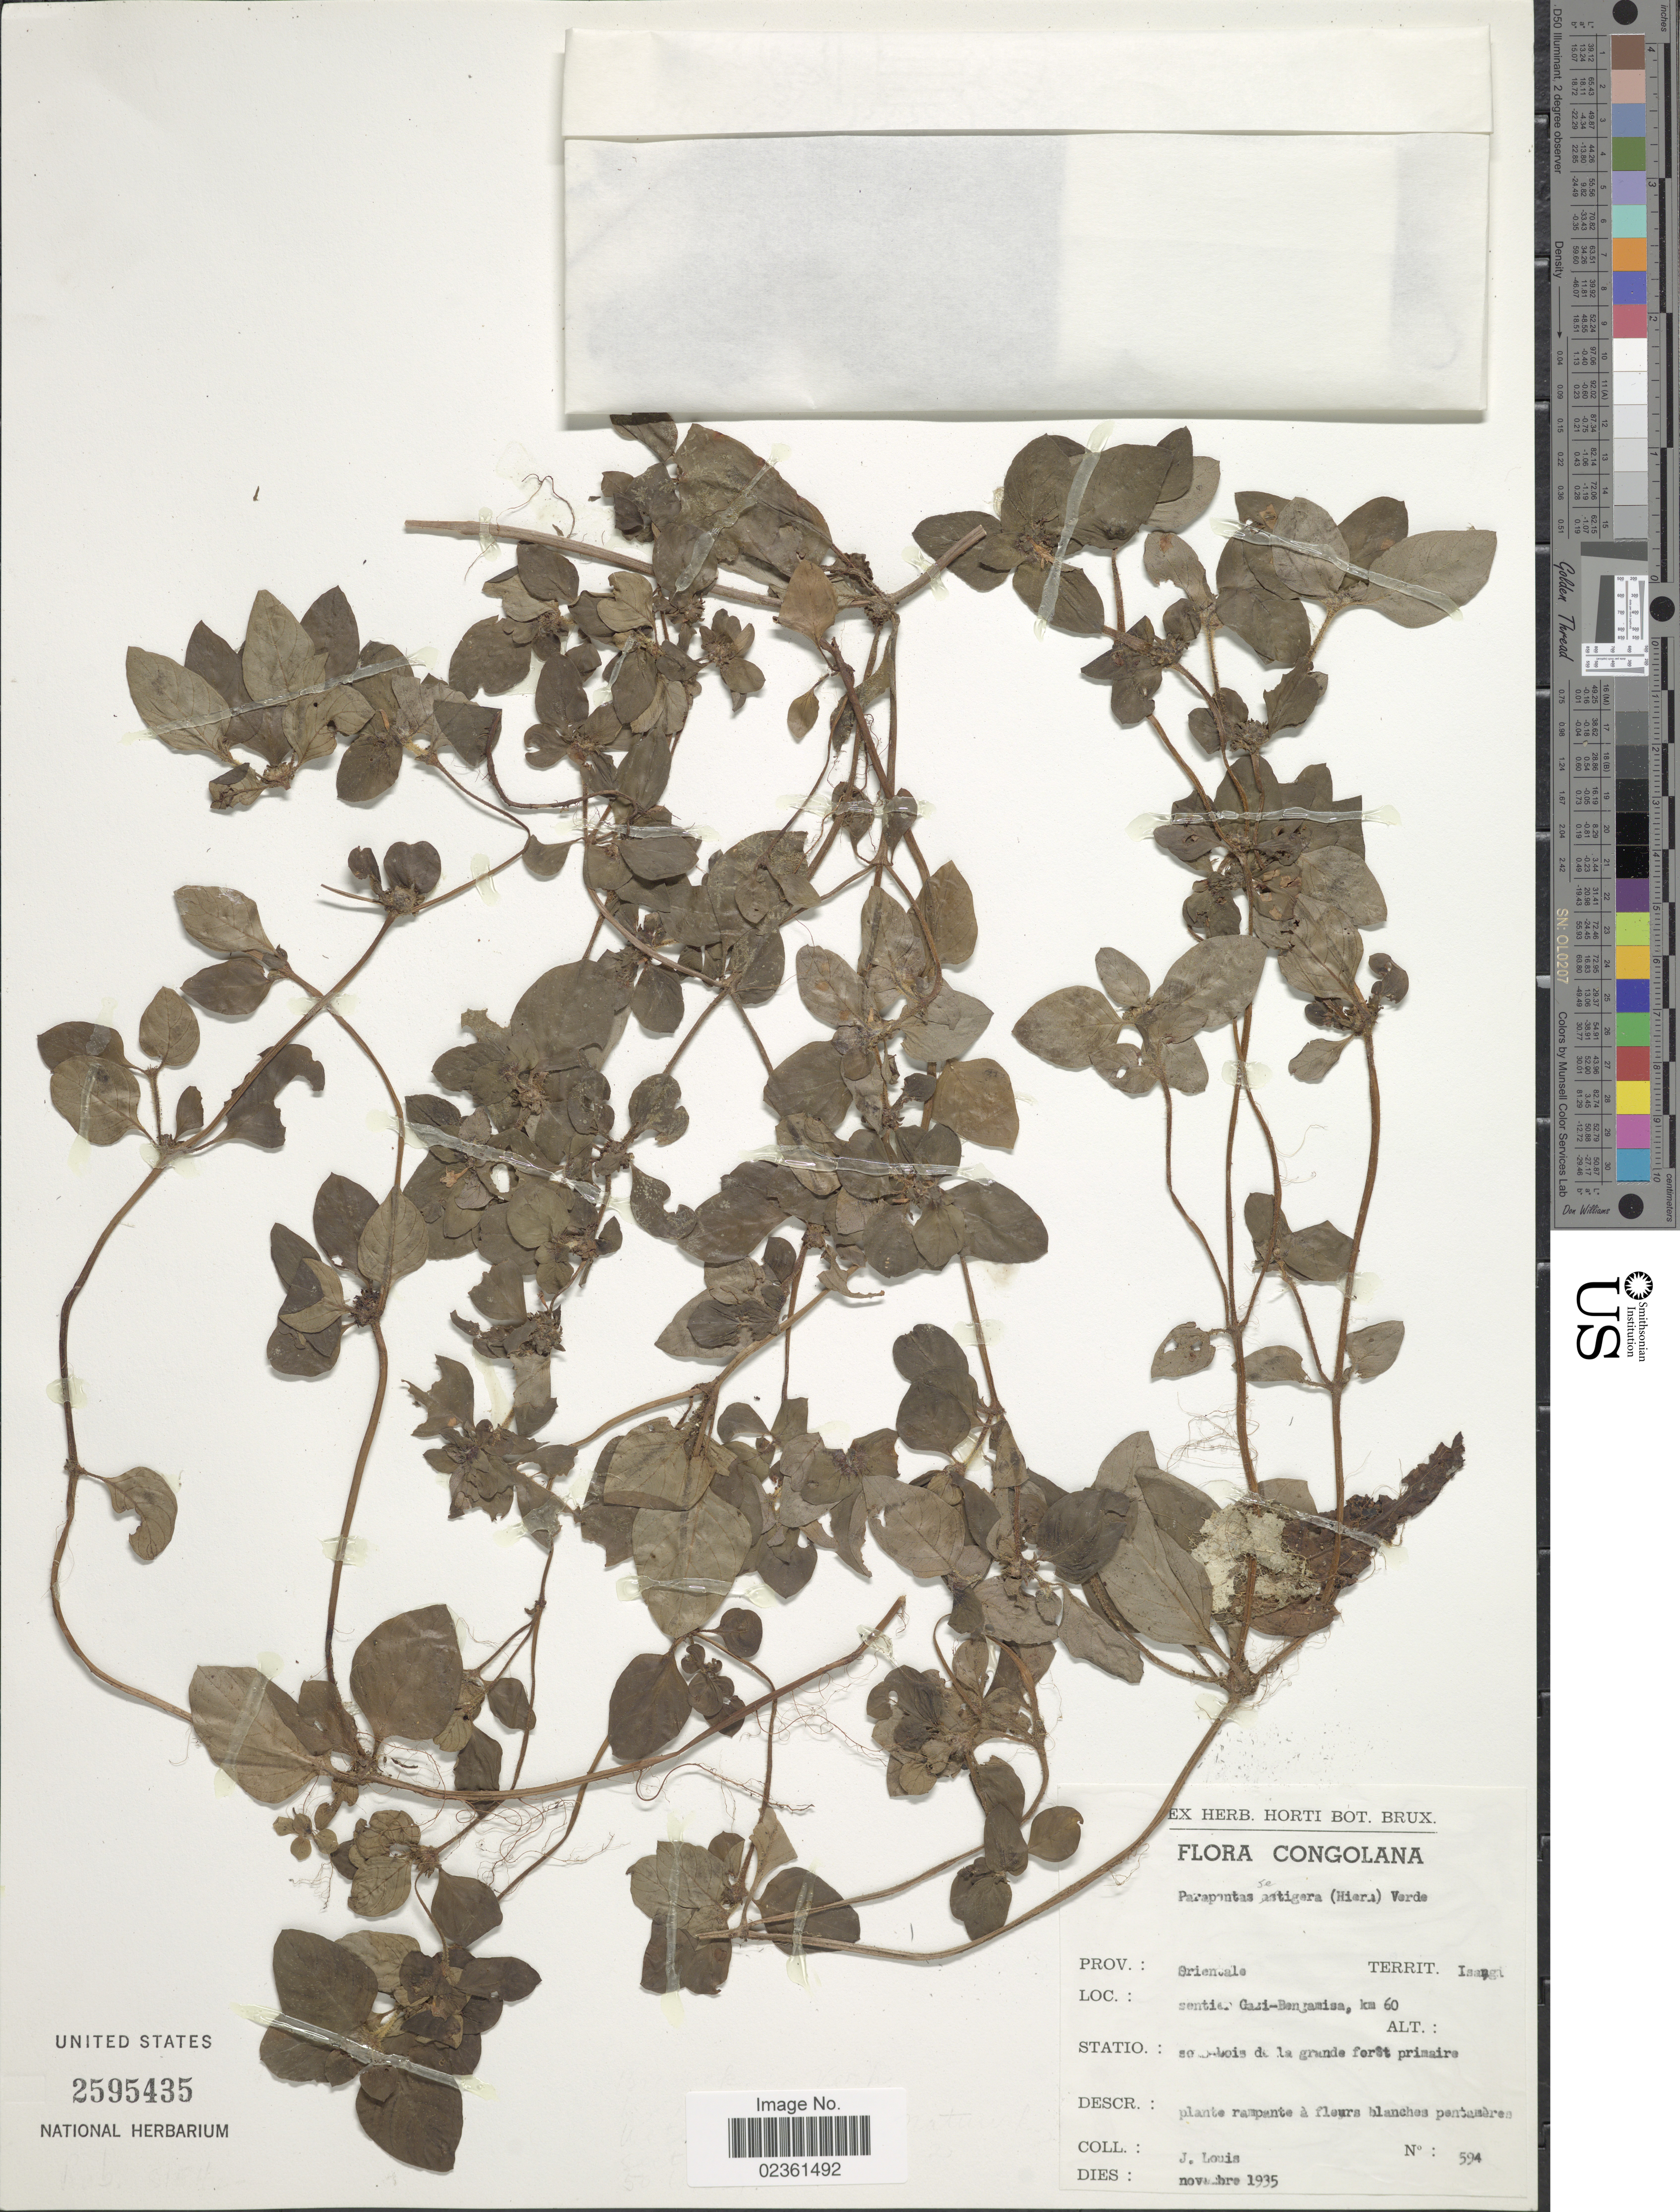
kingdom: Plantae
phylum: Tracheophyta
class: Magnoliopsida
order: Gentianales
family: Rubiaceae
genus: Parapentas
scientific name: Parapentas setigera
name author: (Hiern) DC.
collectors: J. Louis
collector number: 594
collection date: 1935-11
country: Congo, Democratic Republic of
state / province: Tshopo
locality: Congolana, sentier Gazi-Bengamisa, km 60.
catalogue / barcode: US 2595435